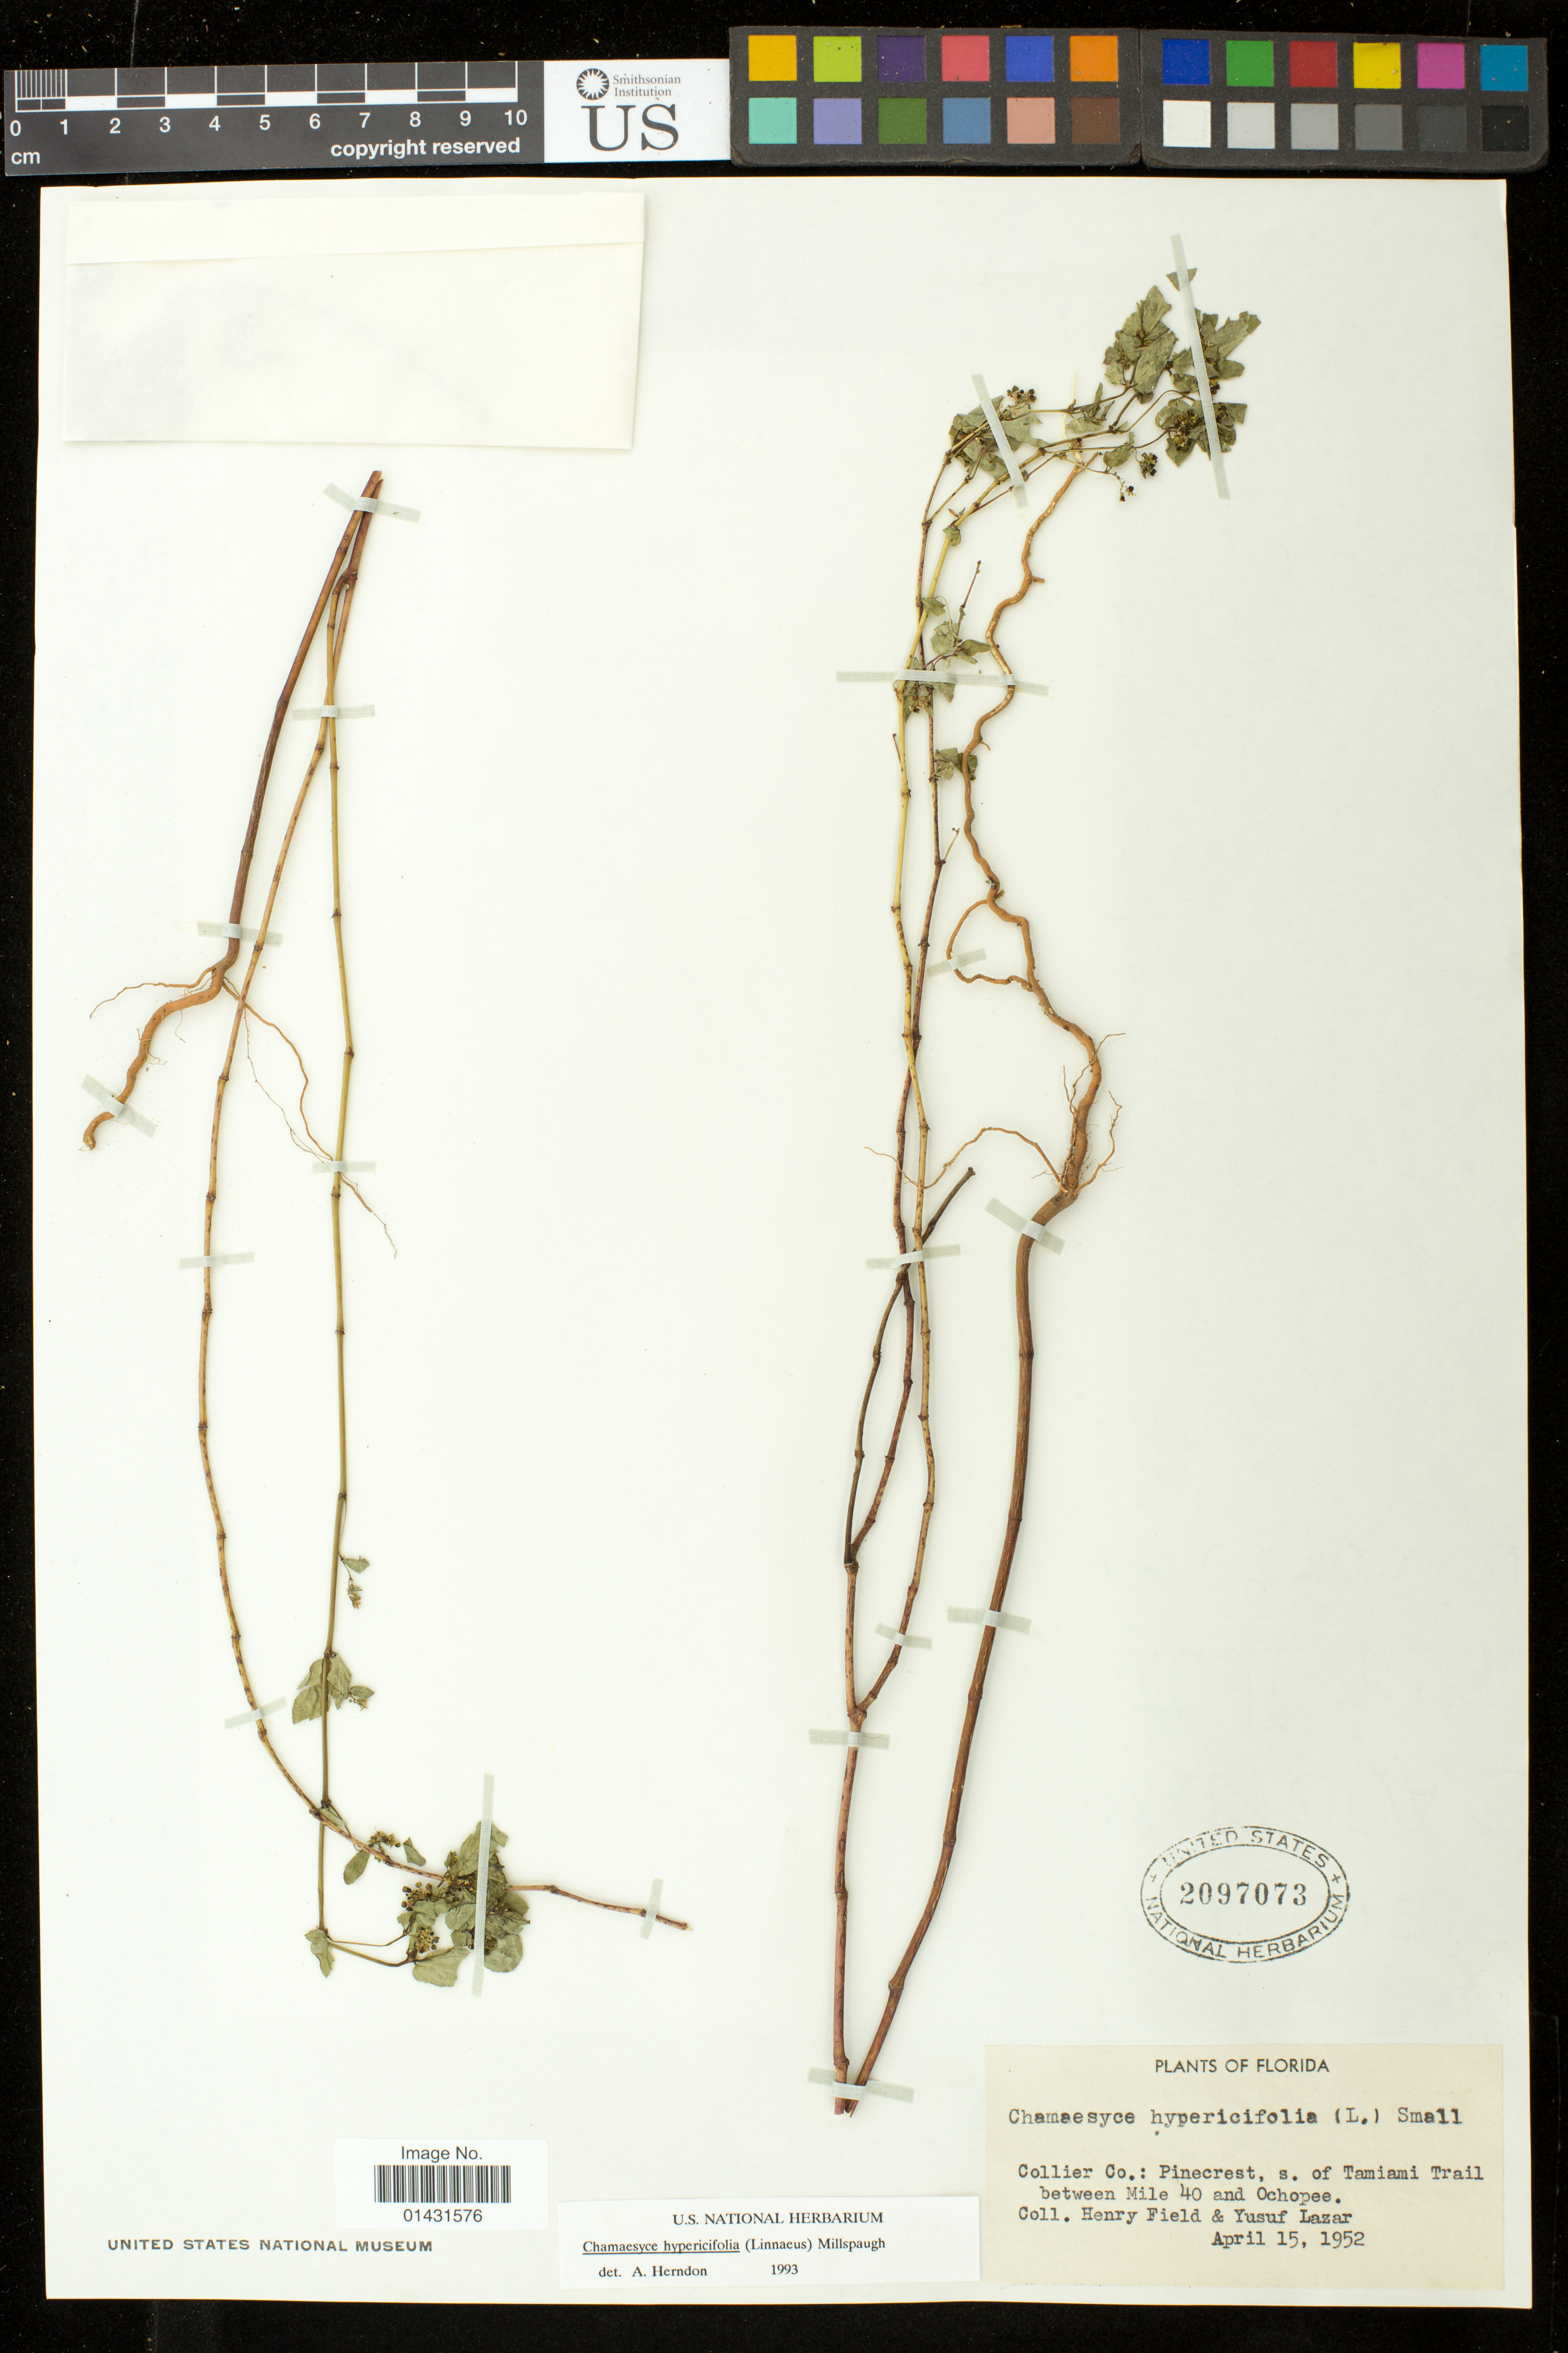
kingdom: Plantae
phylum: Tracheophyta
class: Magnoliopsida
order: Malpighiales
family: Euphorbiaceae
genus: Euphorbia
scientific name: Euphorbia hypericifolia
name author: L.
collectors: H. Field & Y. Lazar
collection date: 1952-04-15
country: United States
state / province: Florida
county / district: Collier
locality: Pinecrest, s. of Tamiami Trail between Mile 40 and Ochopee.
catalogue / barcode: US 2097073